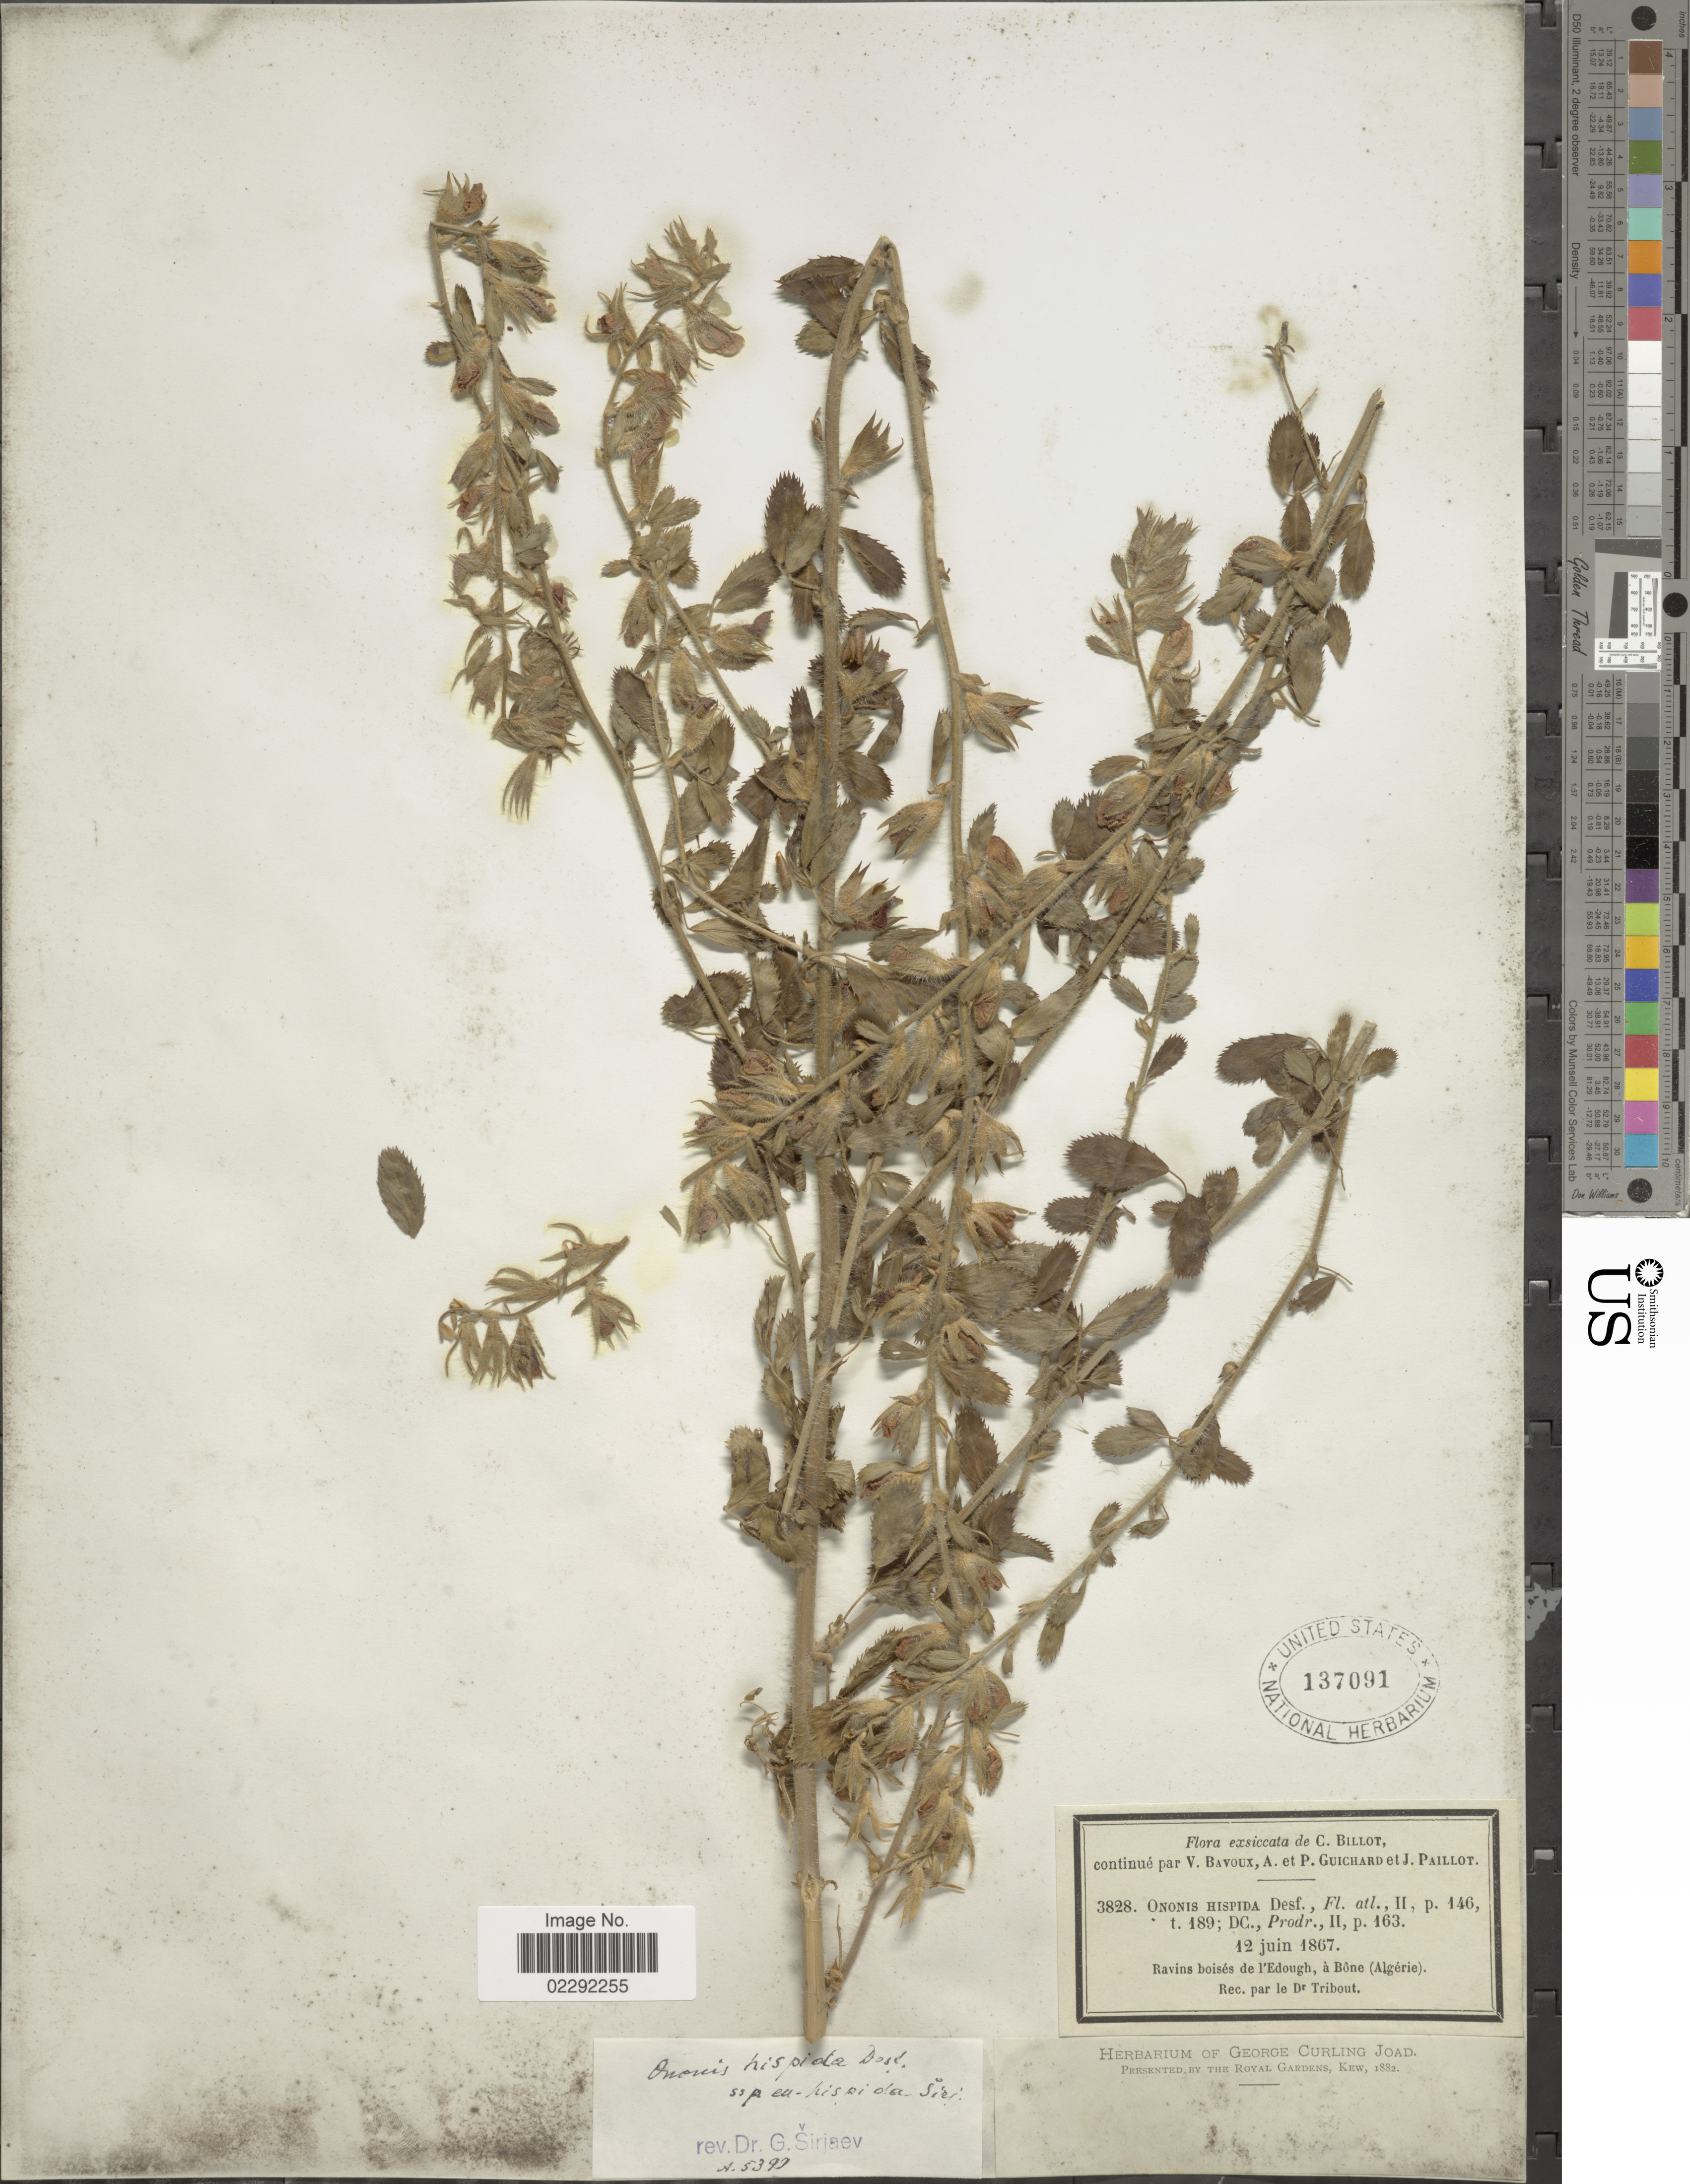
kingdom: Plantae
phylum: Tracheophyta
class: Magnoliopsida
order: Fabales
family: Fabaceae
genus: Ononis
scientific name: Ononis hispida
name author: Desf.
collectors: C. Billot, Bavoux, V., P. Guichard & J. Paillot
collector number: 3828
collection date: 1867-06-12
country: Algeria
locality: Edough, à Bône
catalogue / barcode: US 137091